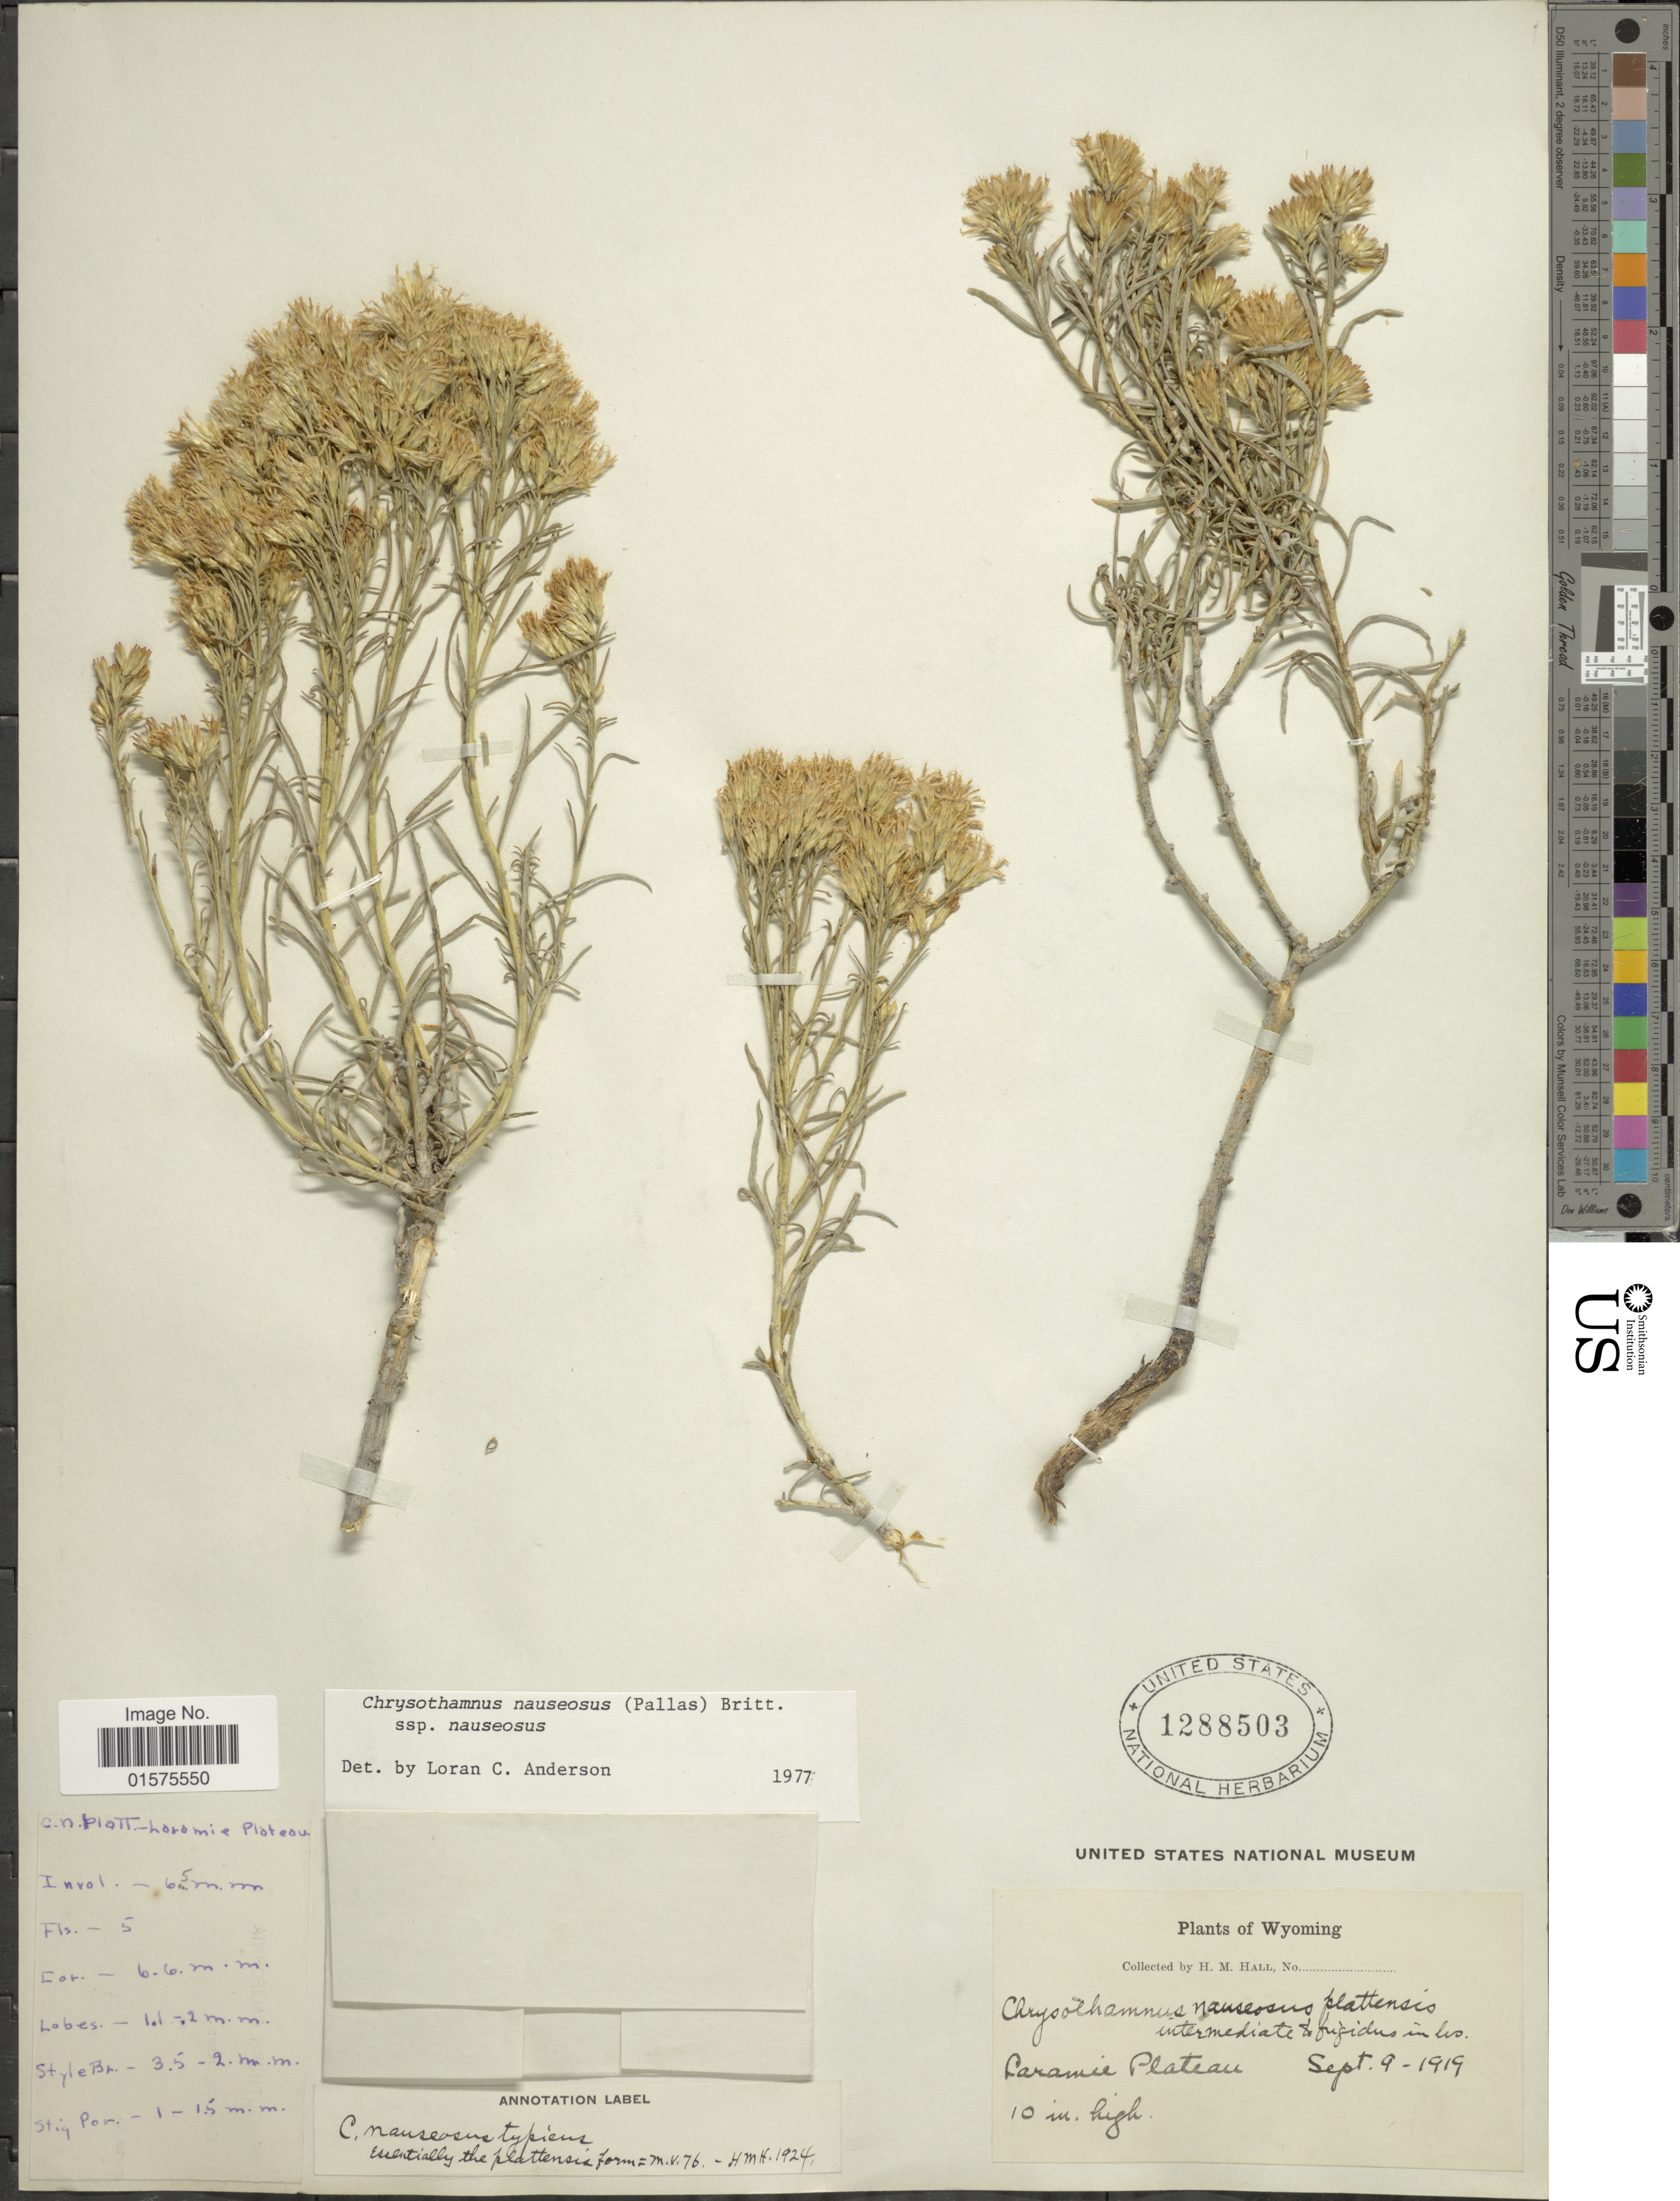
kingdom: Plantae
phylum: Tracheophyta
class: Magnoliopsida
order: Asterales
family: Asteraceae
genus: Chrysothamnus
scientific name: Chrysothamnus nauseosus subsp. nauseosus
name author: (Pall. ex Pursh) Britton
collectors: H. M. Hall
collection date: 1919-09-09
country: United States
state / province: Wyoming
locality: Laramie Plateau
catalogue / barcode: US 1288503